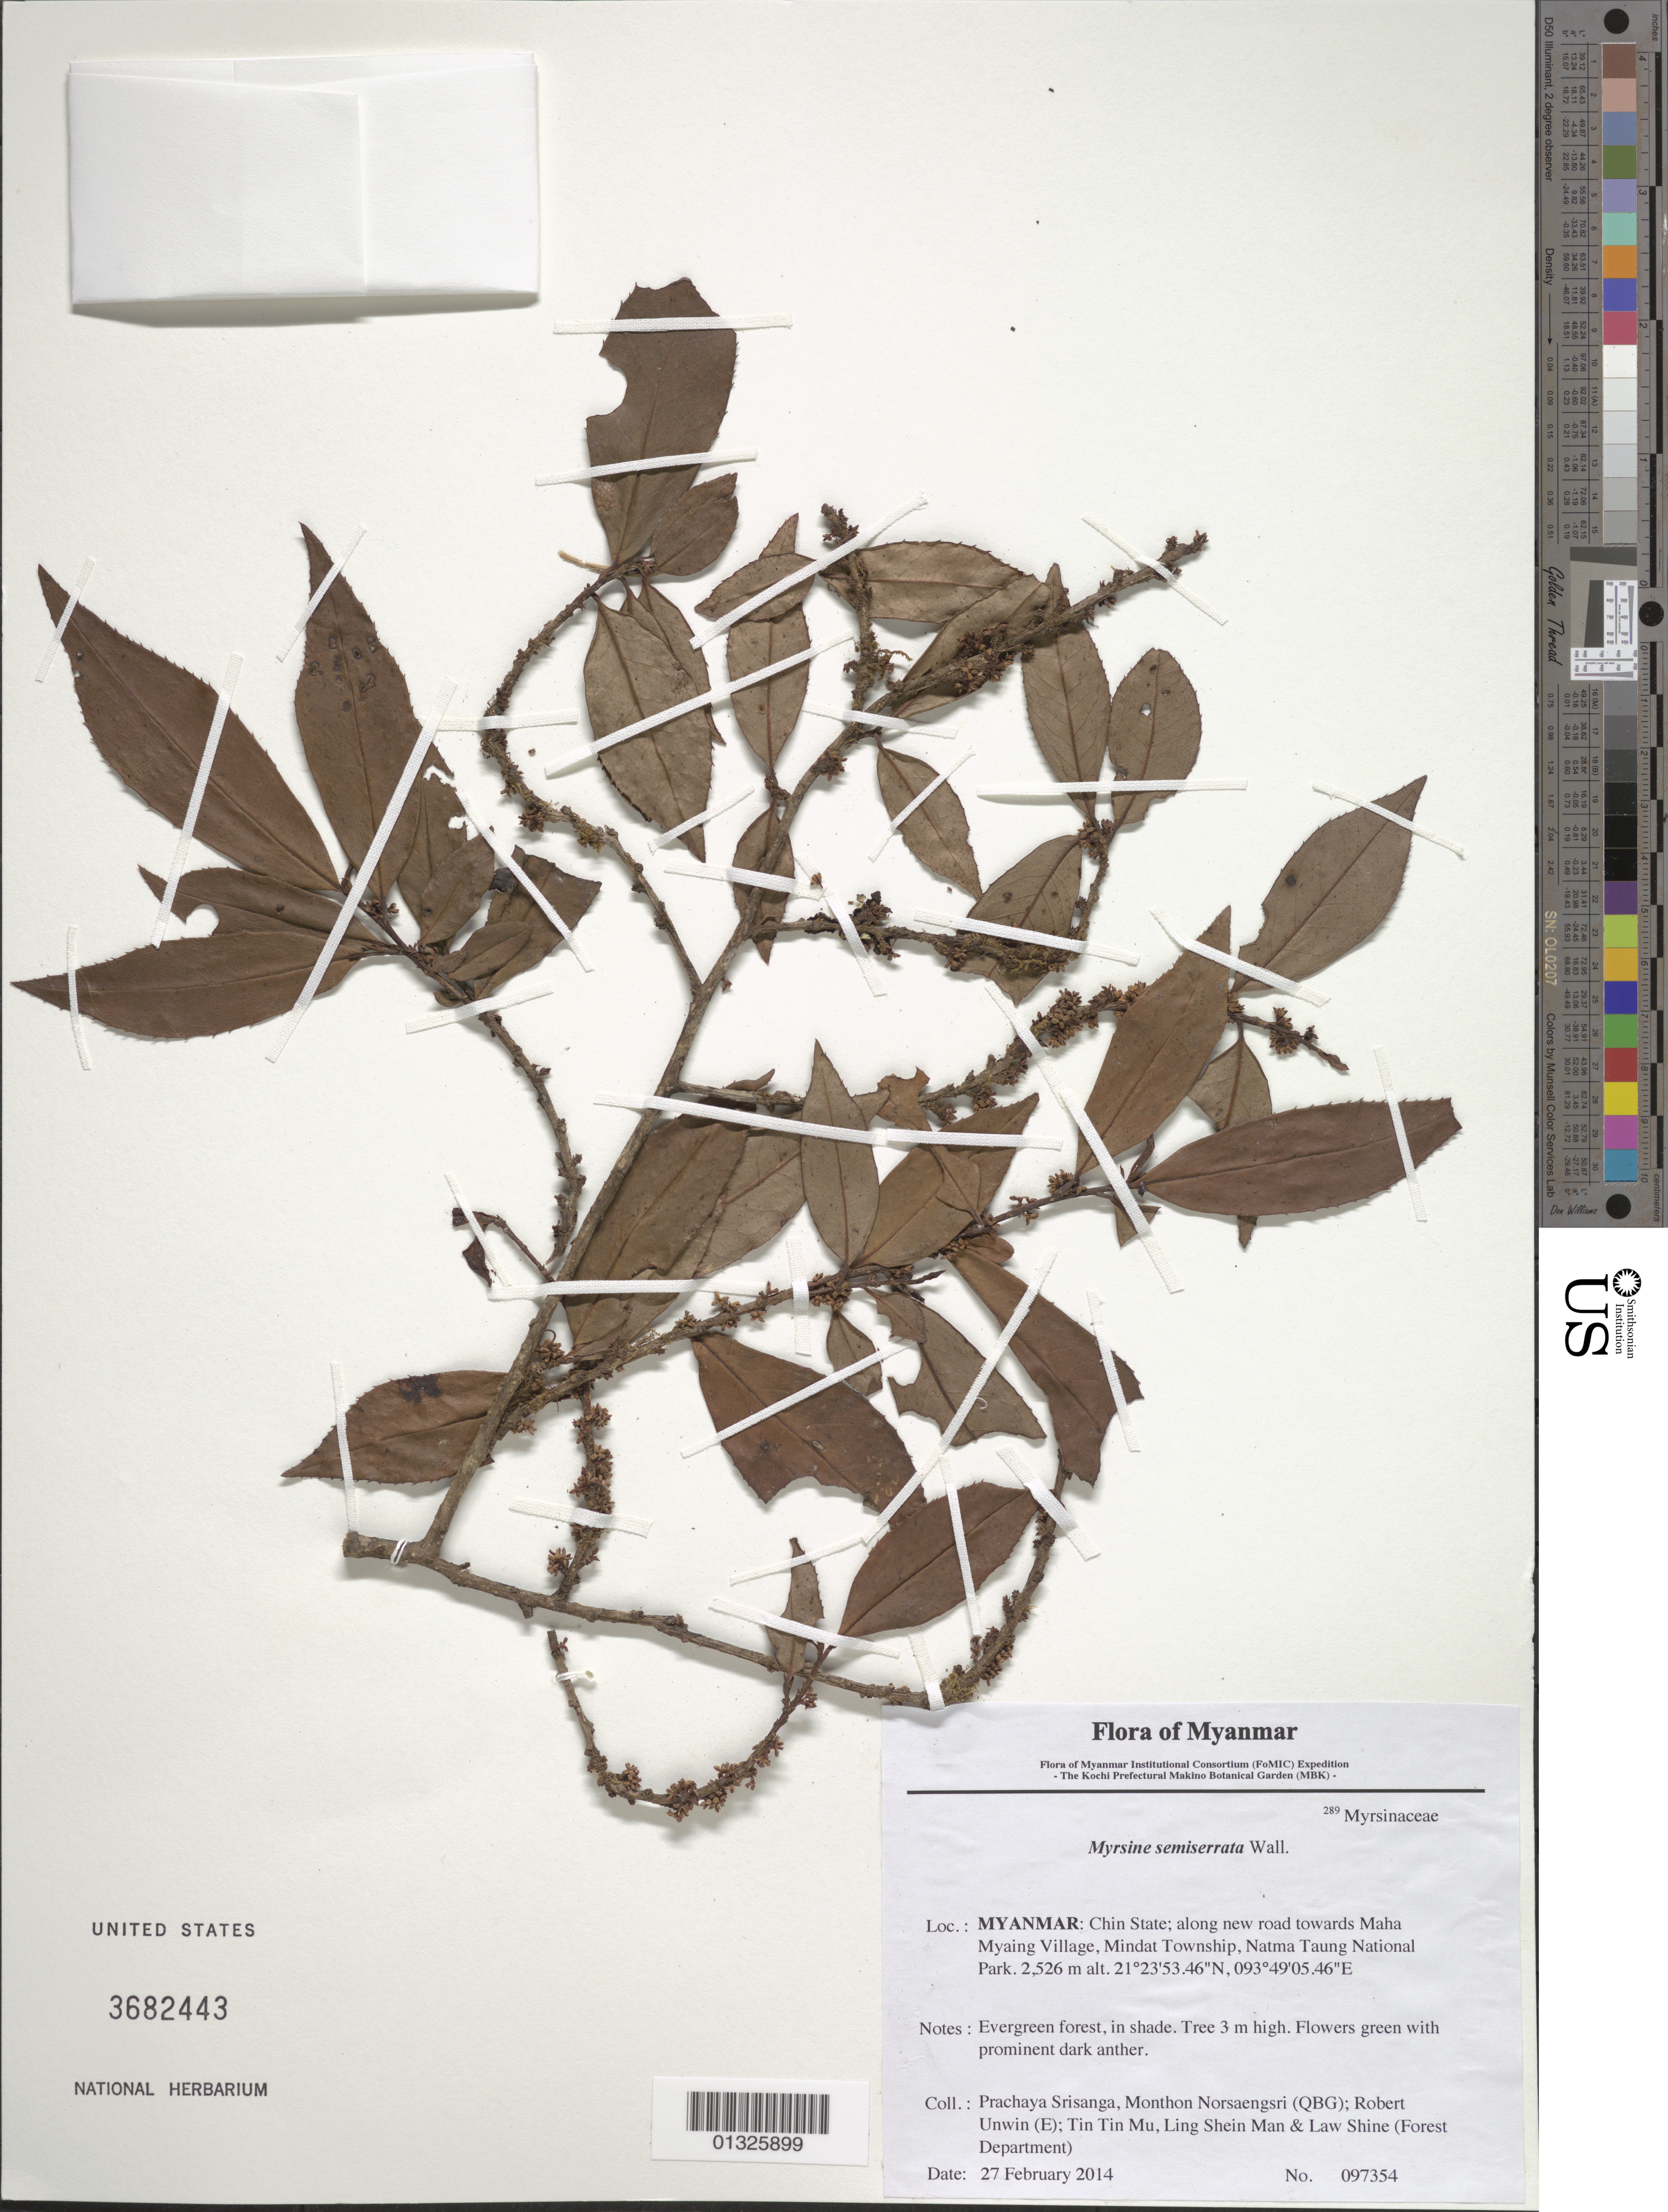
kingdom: Plantae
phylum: Tracheophyta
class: Magnoliopsida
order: Ericales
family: Primulaceae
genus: Myrsine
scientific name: Myrsine semiserrata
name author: Wall.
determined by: Fujikawa, Kazumi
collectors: P. Srisanga, M. Norsaengsri, R. Unwin, Tin Tin Mu, Ling Shein Man & L. Shine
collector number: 97354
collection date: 2014-02-27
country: Myanmar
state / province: Chin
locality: Along new road towards Maha Myaing Village, Mindat Township, Natma Taung National Park.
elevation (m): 2526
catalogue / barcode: US 3682443